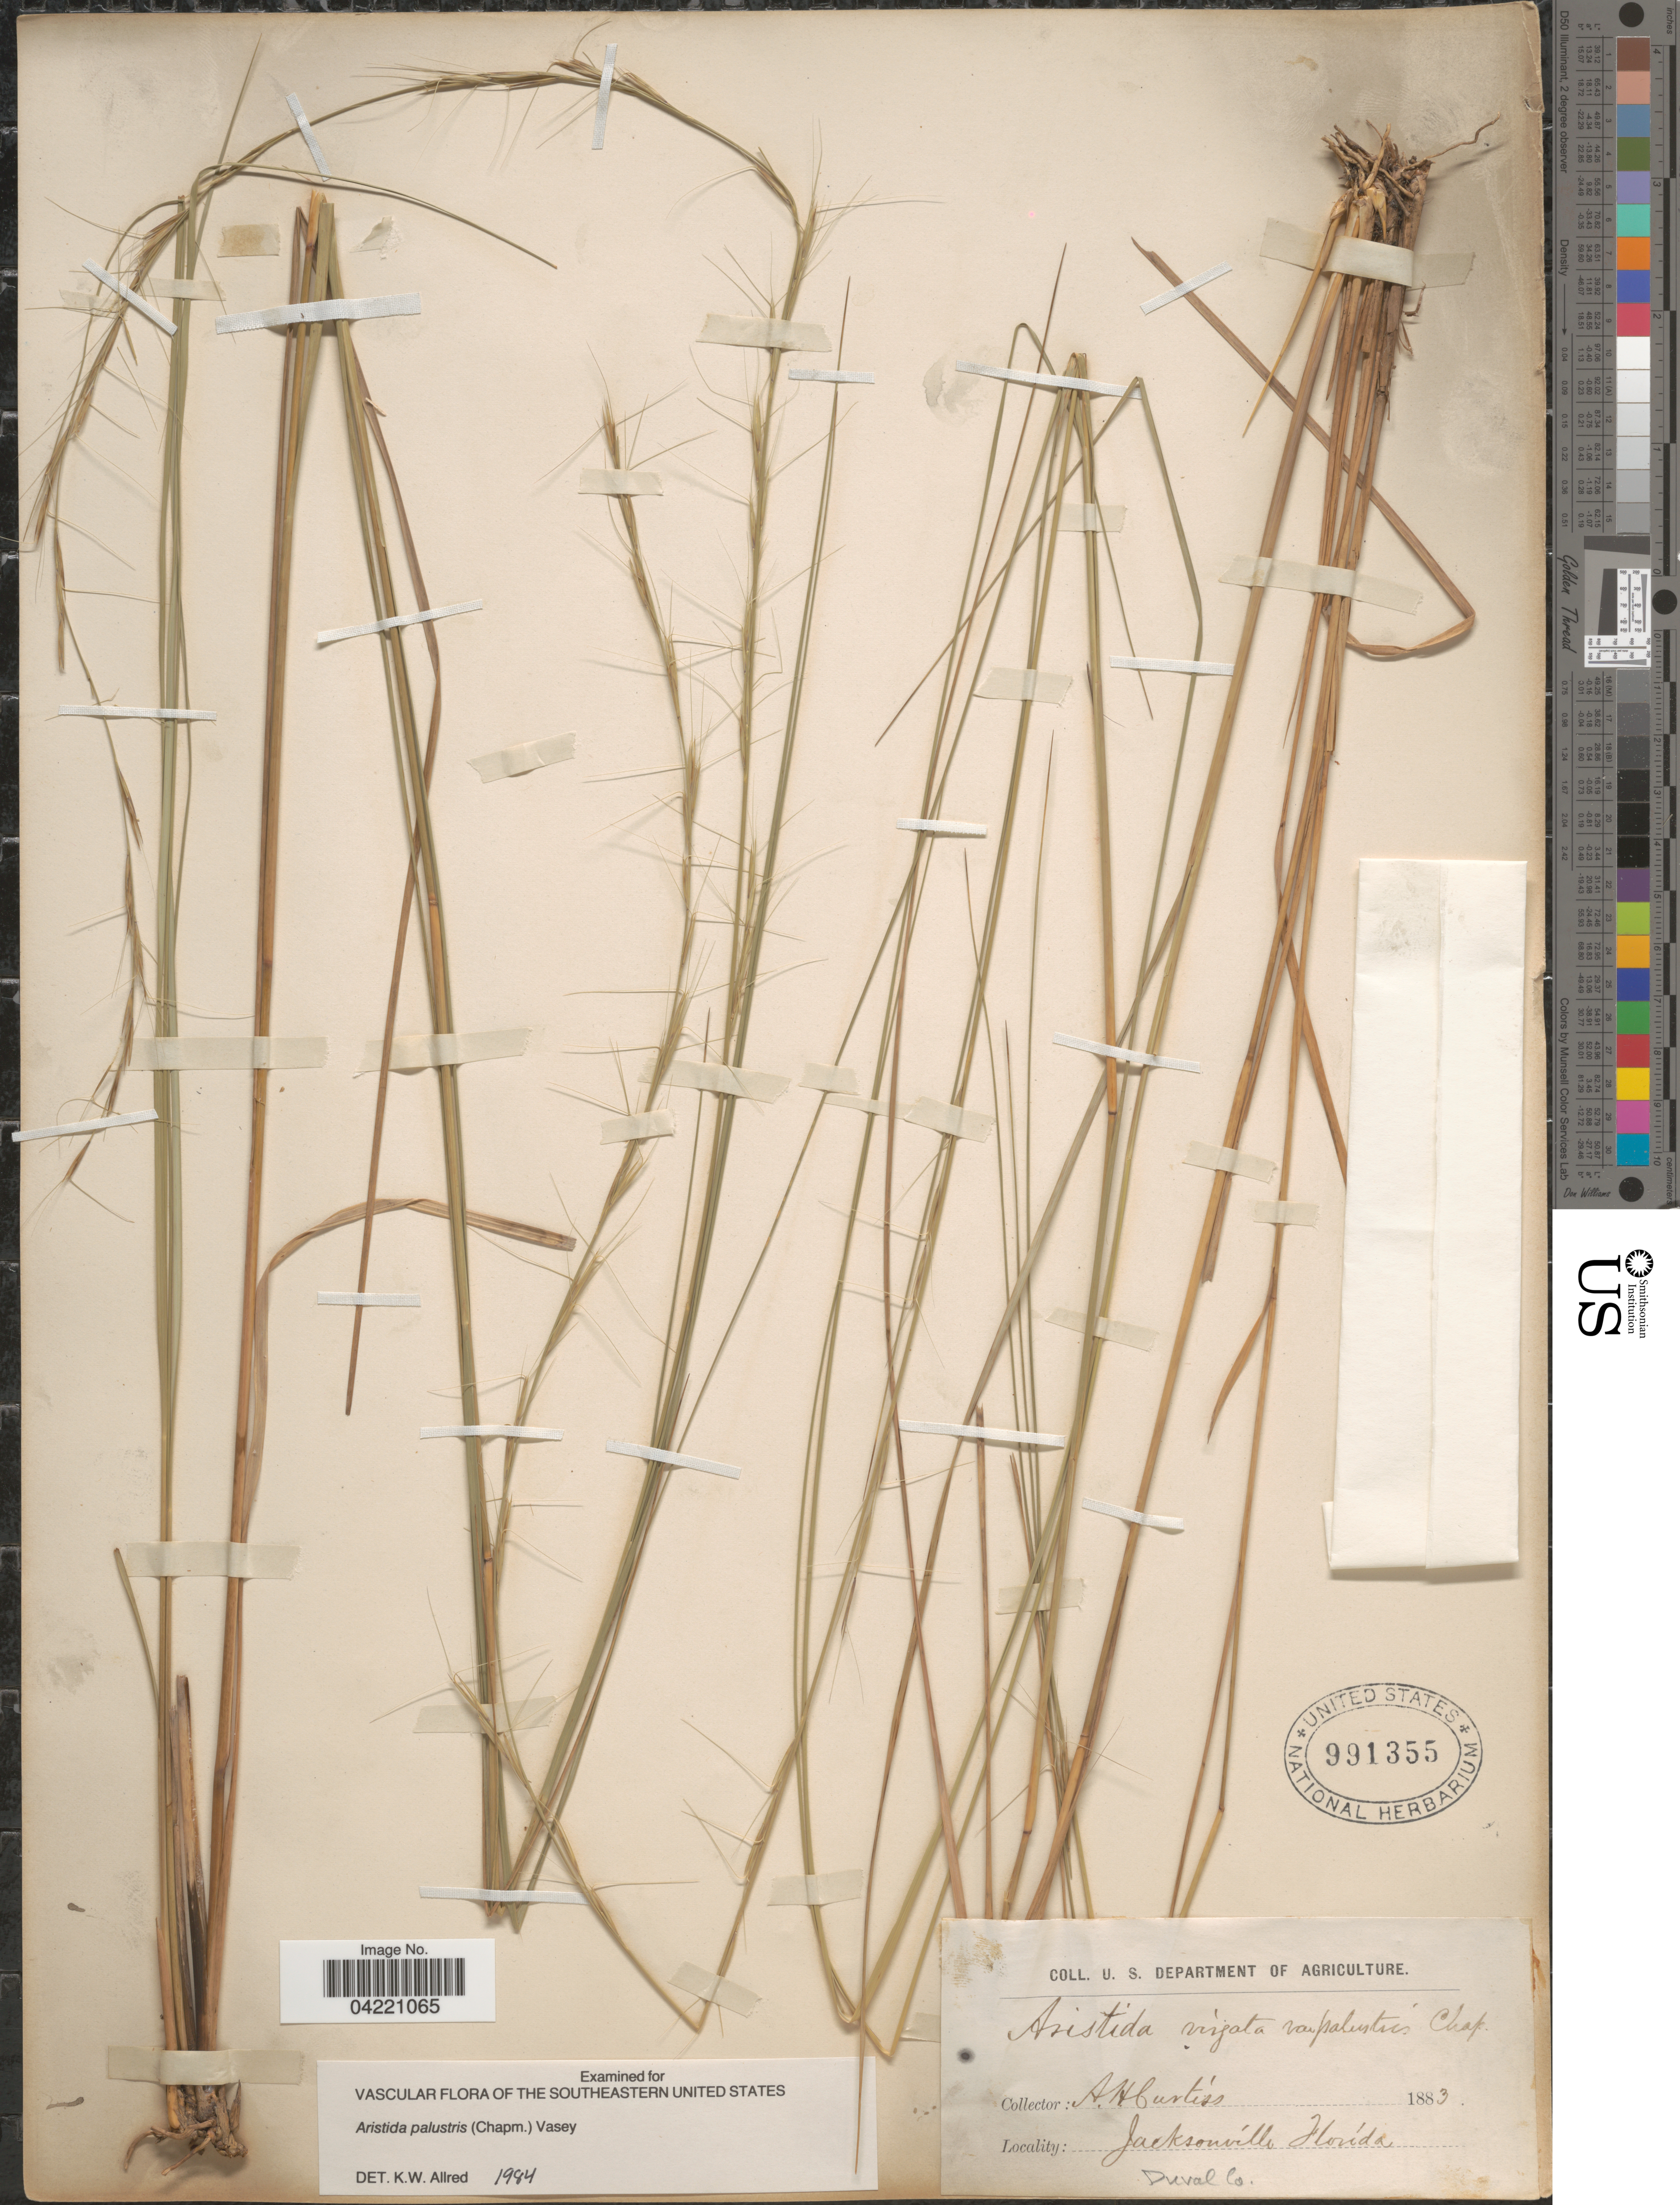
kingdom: Plantae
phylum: Tracheophyta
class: Liliopsida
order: Poales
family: Poaceae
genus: Aristida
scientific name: Aristida palustris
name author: (Chapm.) Vasey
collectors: A. H. Curtiss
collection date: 1883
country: United States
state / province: Florida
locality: Jacksonville. Duval Co.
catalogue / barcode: US 991355